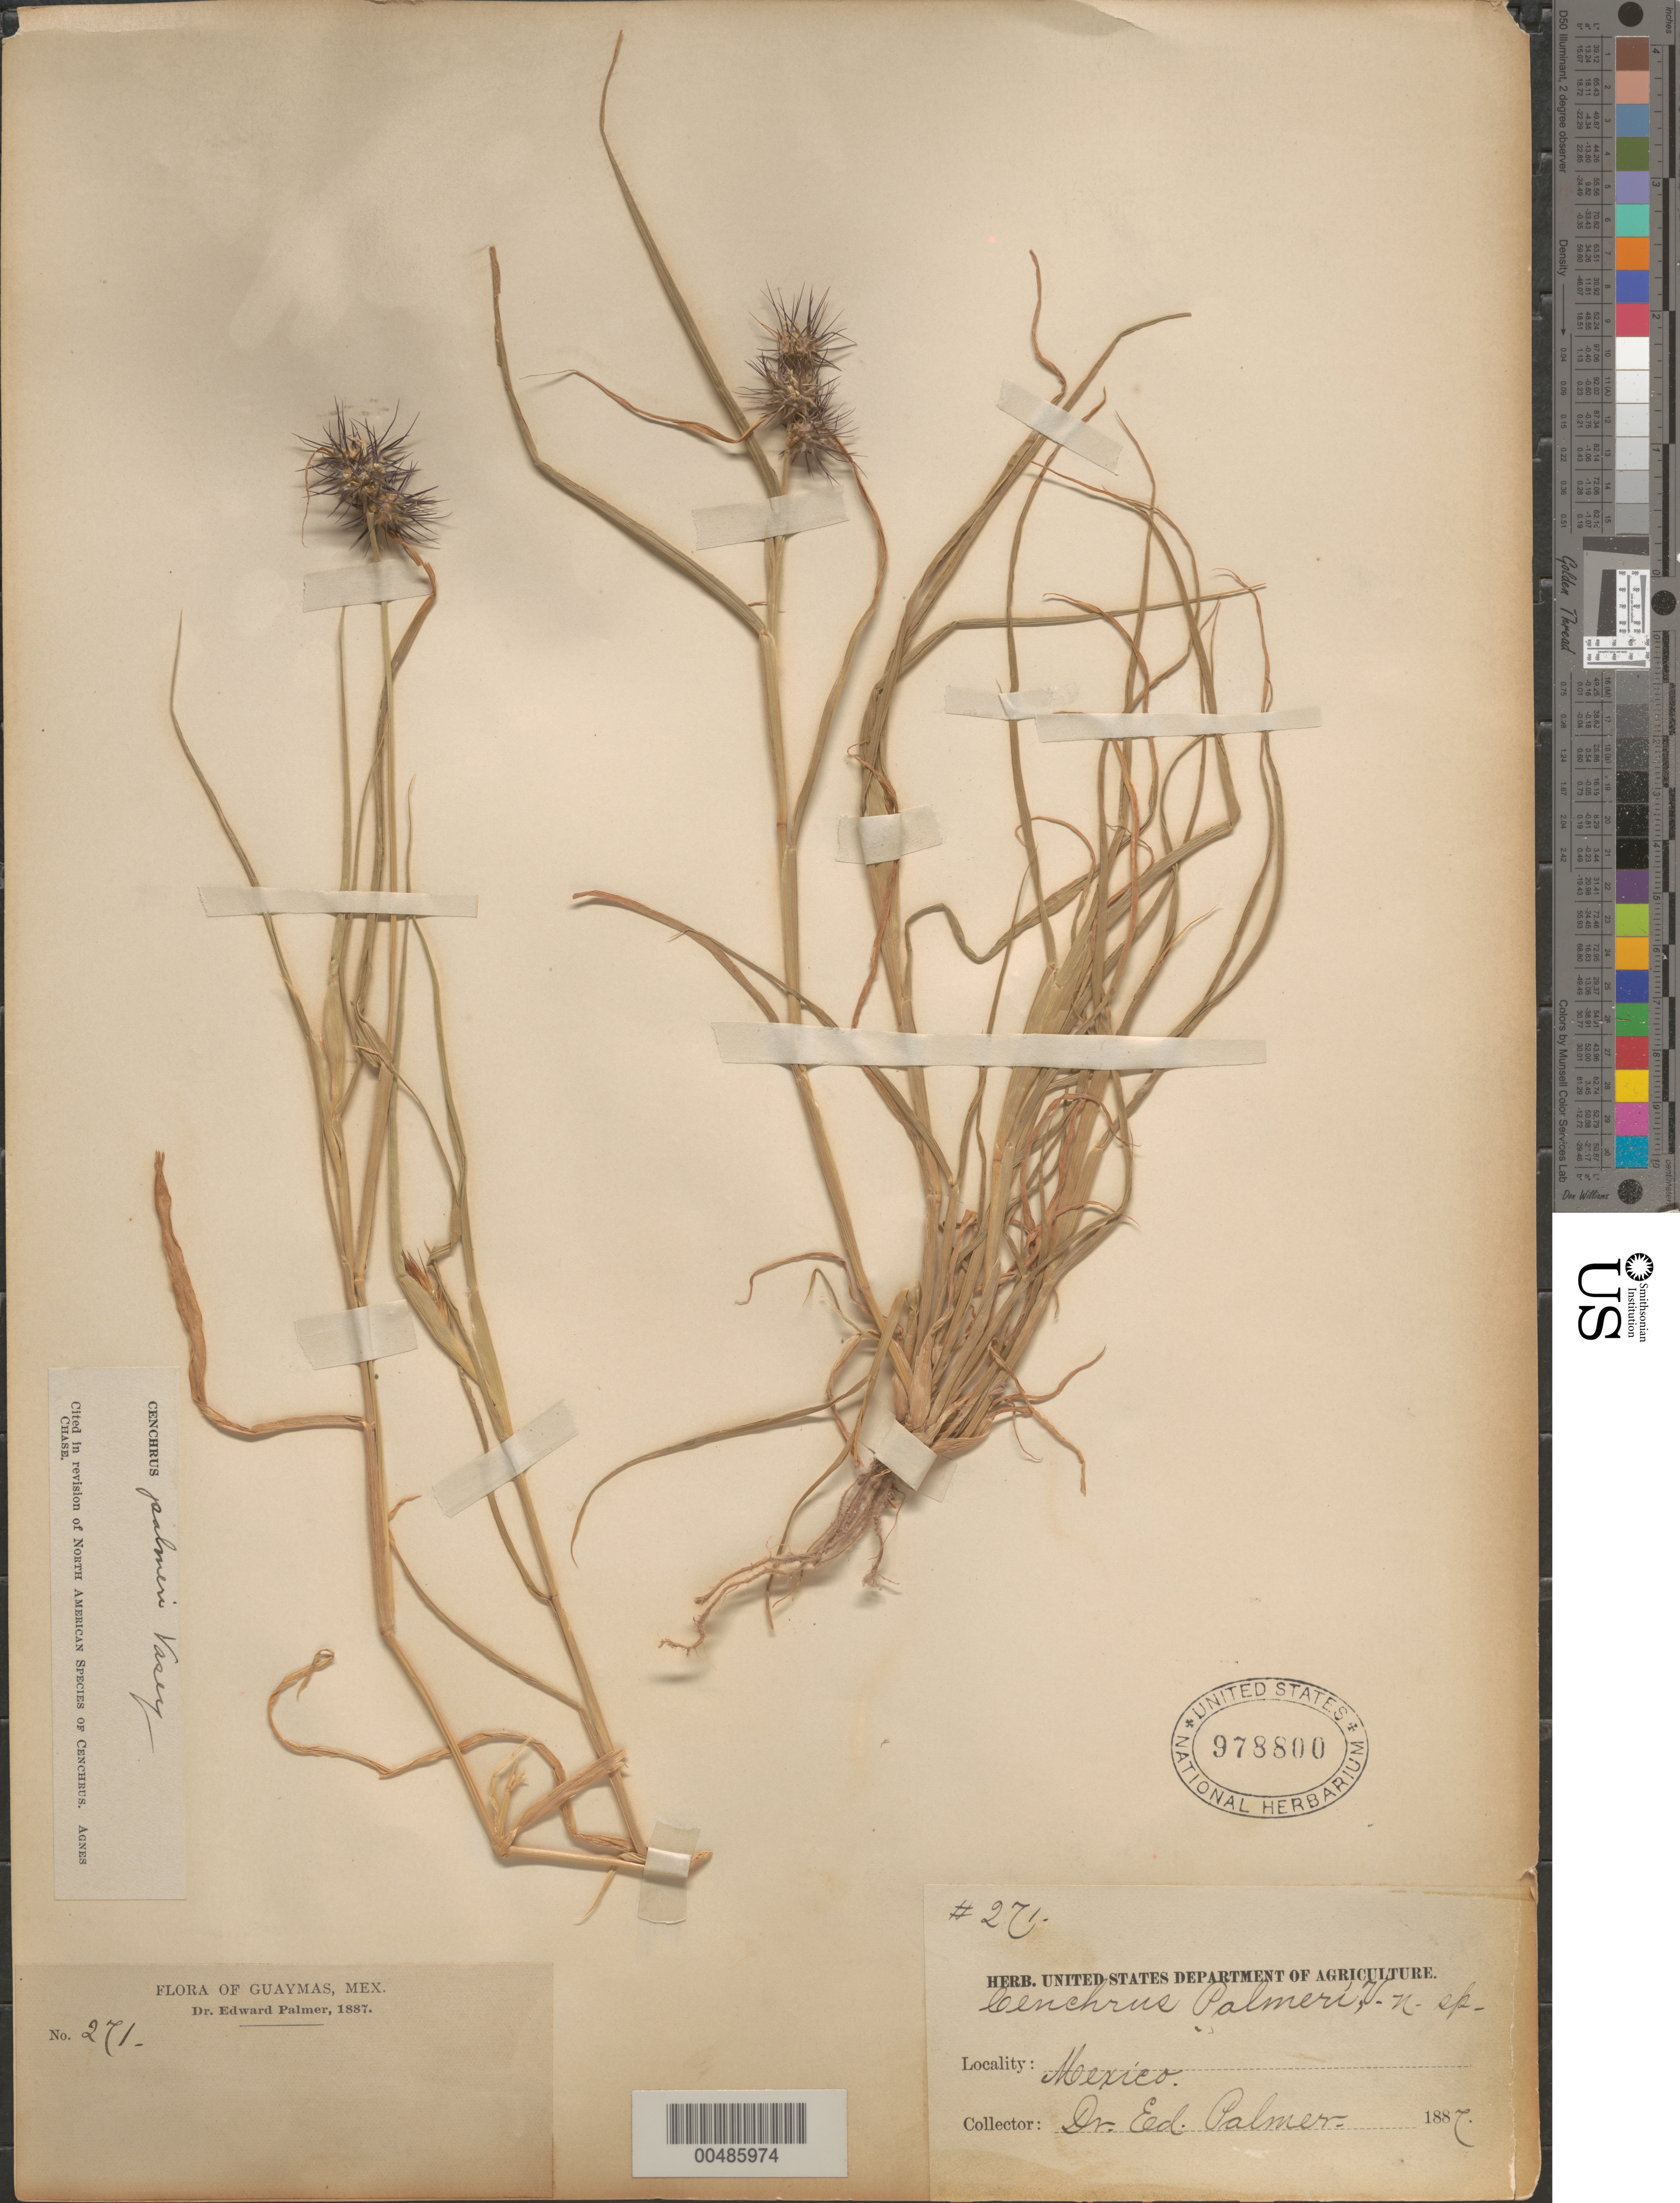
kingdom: Plantae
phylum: Tracheophyta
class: Liliopsida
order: Poales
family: Poaceae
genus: Cenchrus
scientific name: Cenchrus palmeri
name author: Vasey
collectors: E. Palmer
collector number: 271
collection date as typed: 1887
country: Mexico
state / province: Sonora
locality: Guaymas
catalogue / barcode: US 978800